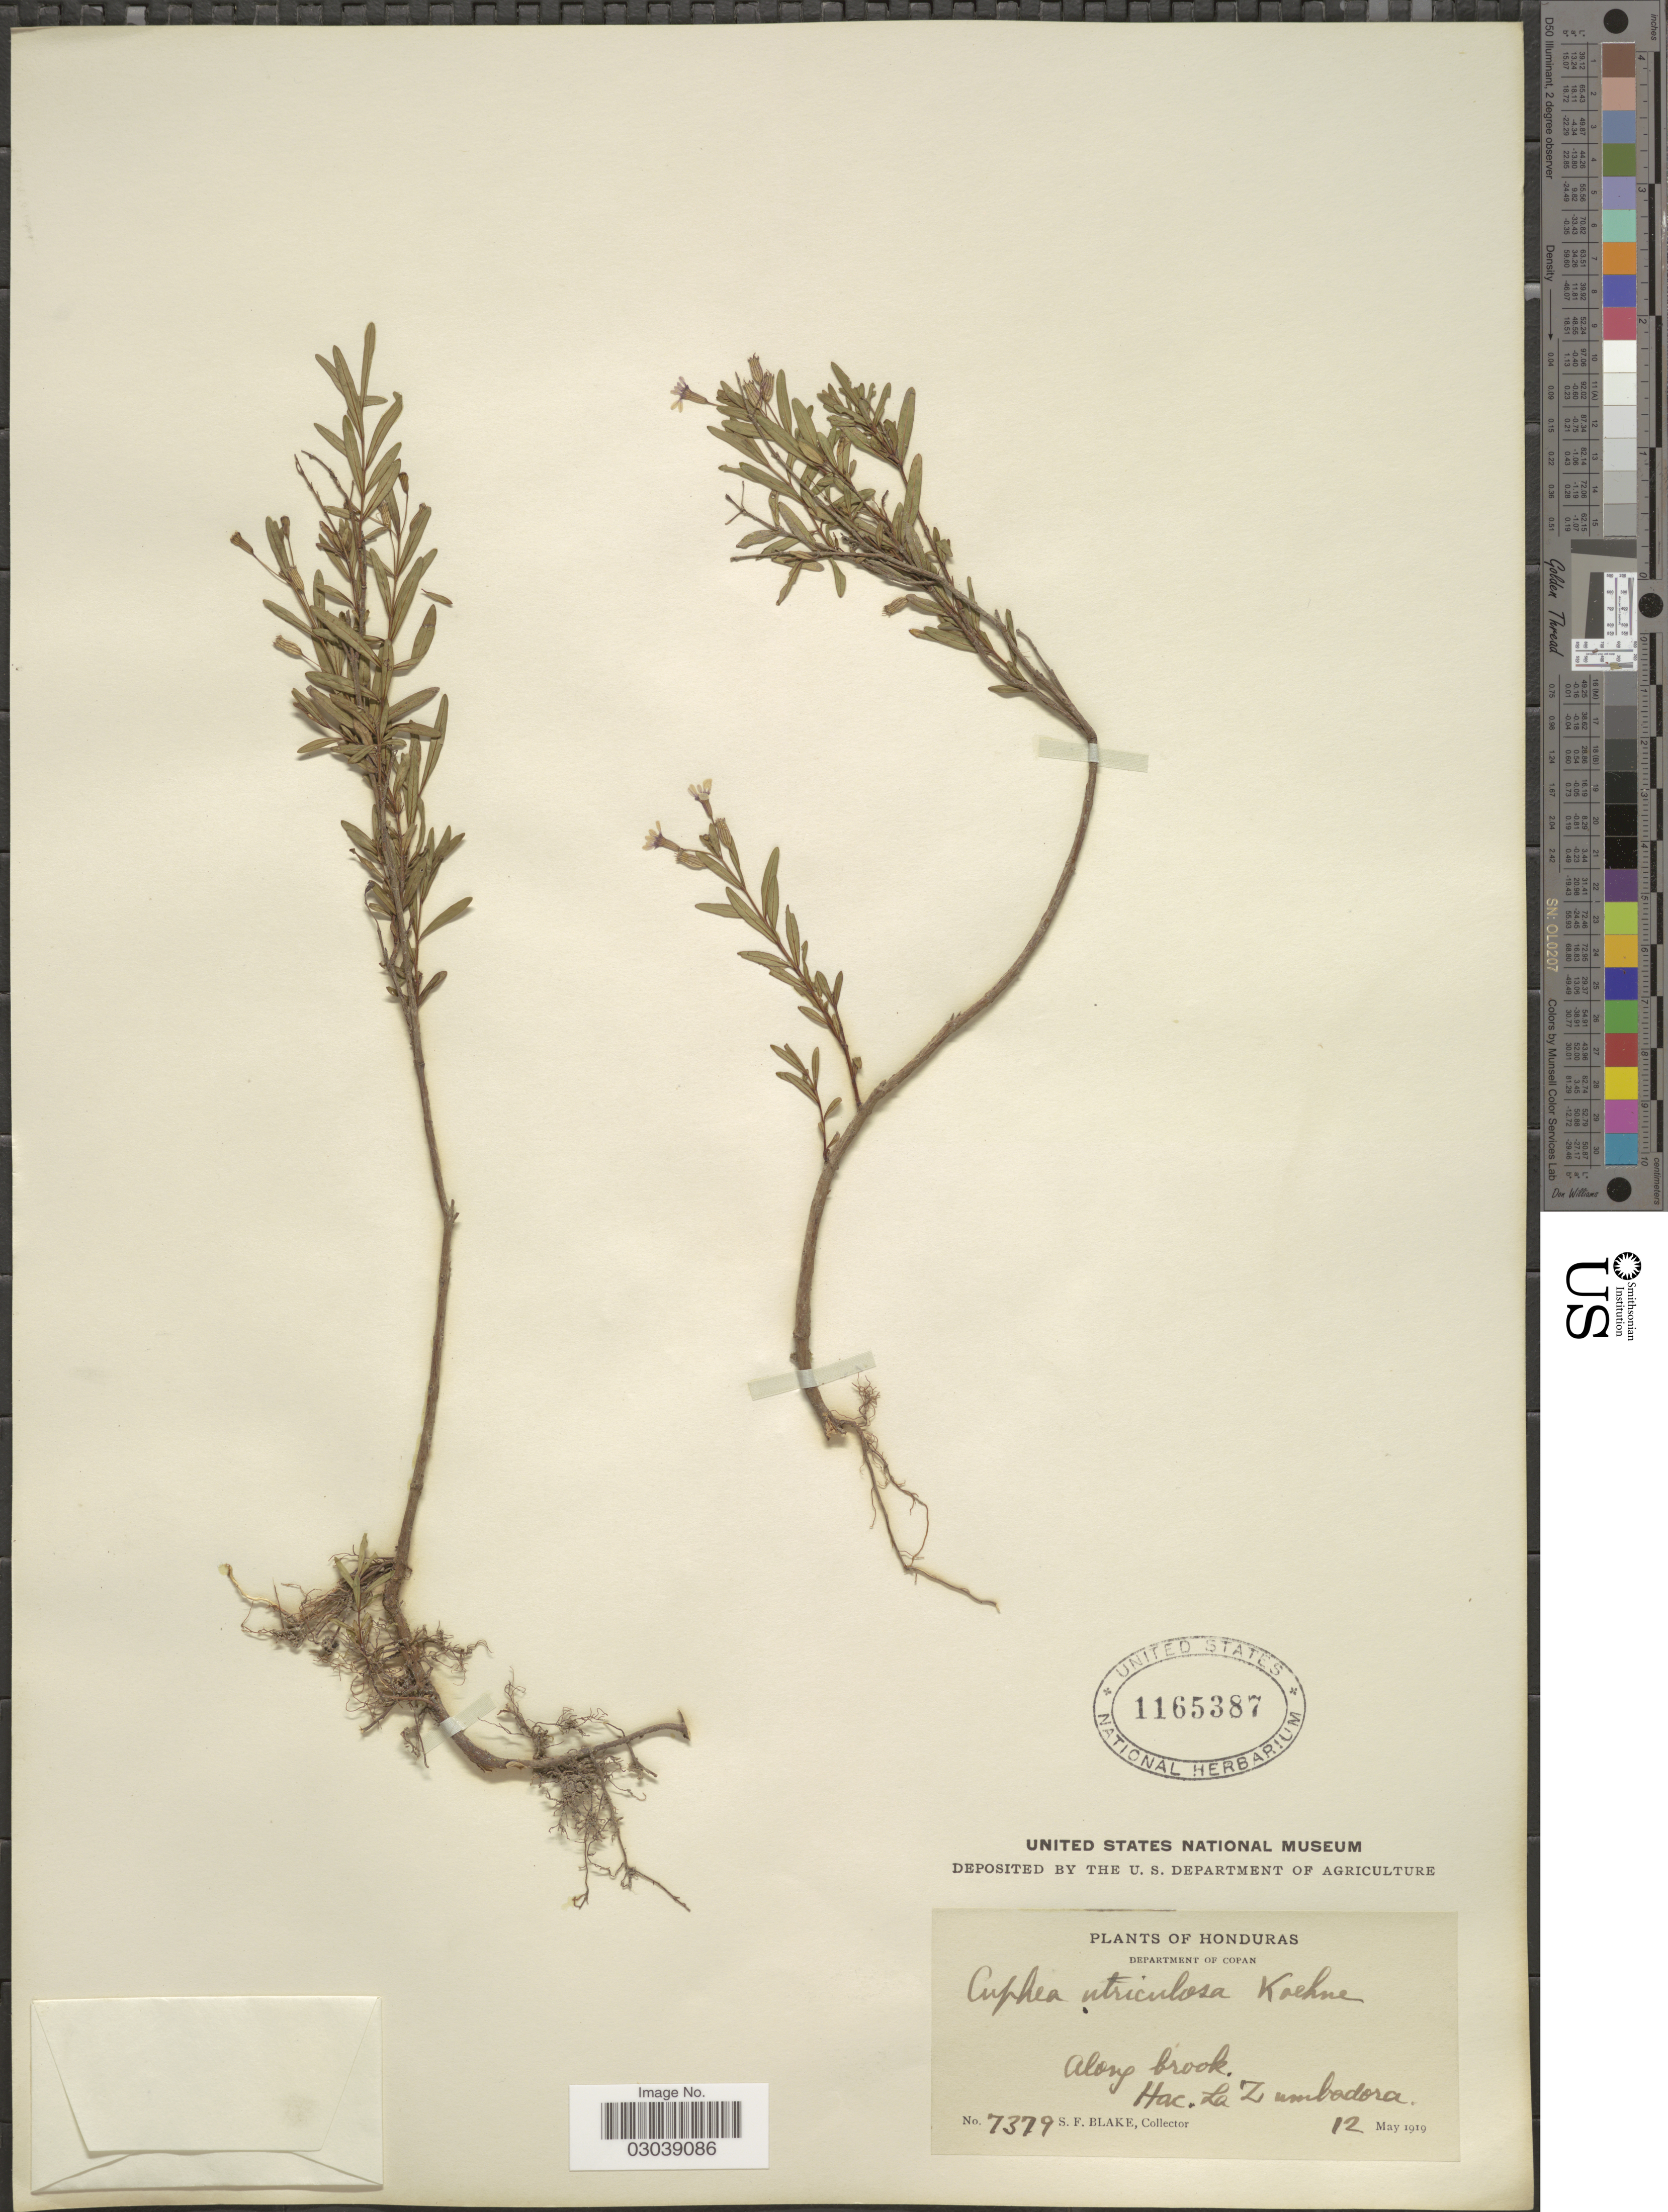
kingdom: Plantae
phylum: Tracheophyta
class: Magnoliopsida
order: Myrtales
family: Lythraceae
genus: Cuphea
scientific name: Cuphea utriculosa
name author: Koehne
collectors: S. Blake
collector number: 7379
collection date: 1919-05-12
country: Honduras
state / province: Copán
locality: Department of Copan, Along brook, Hac. La Zumbadora.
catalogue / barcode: US 1165387